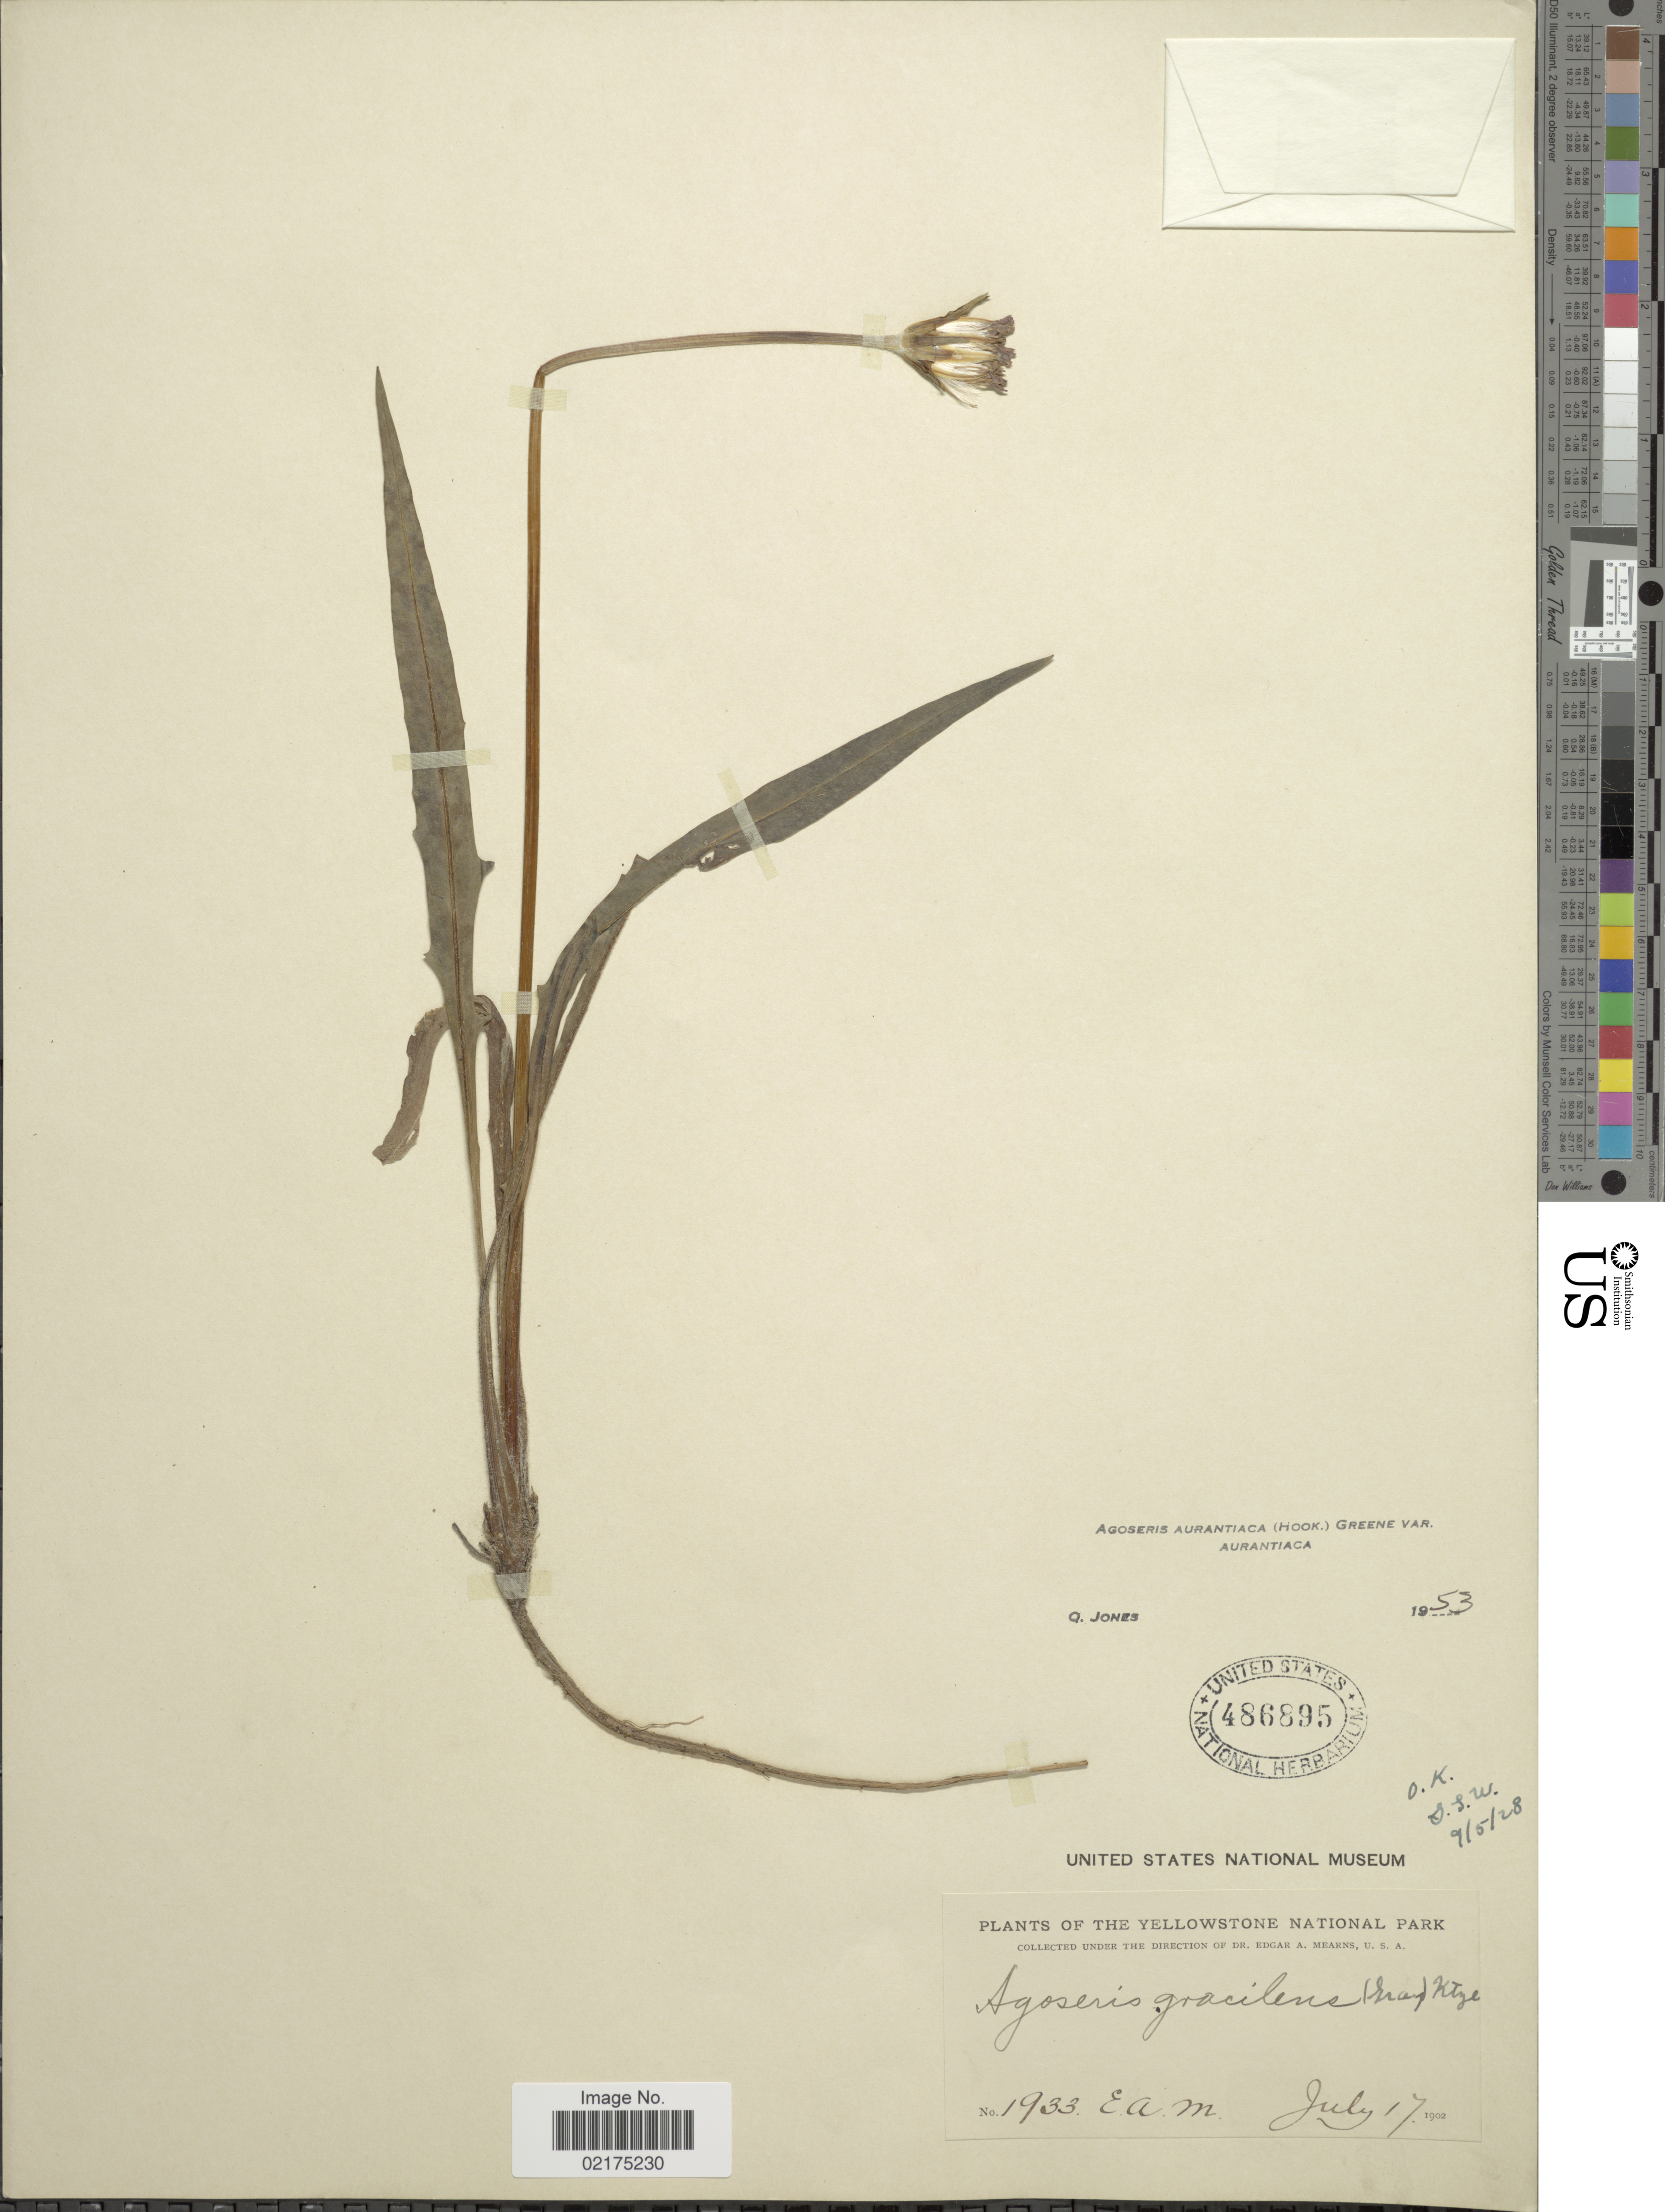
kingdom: Plantae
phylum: Tracheophyta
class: Magnoliopsida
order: Asterales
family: Asteraceae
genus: Agoseris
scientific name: Agoseris aurantiaca var. aurantiaca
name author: (Hook.) Greene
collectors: E. A. Mearns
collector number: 1933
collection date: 1902-07-17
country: United States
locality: Yellowstone National Park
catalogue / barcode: US 486895